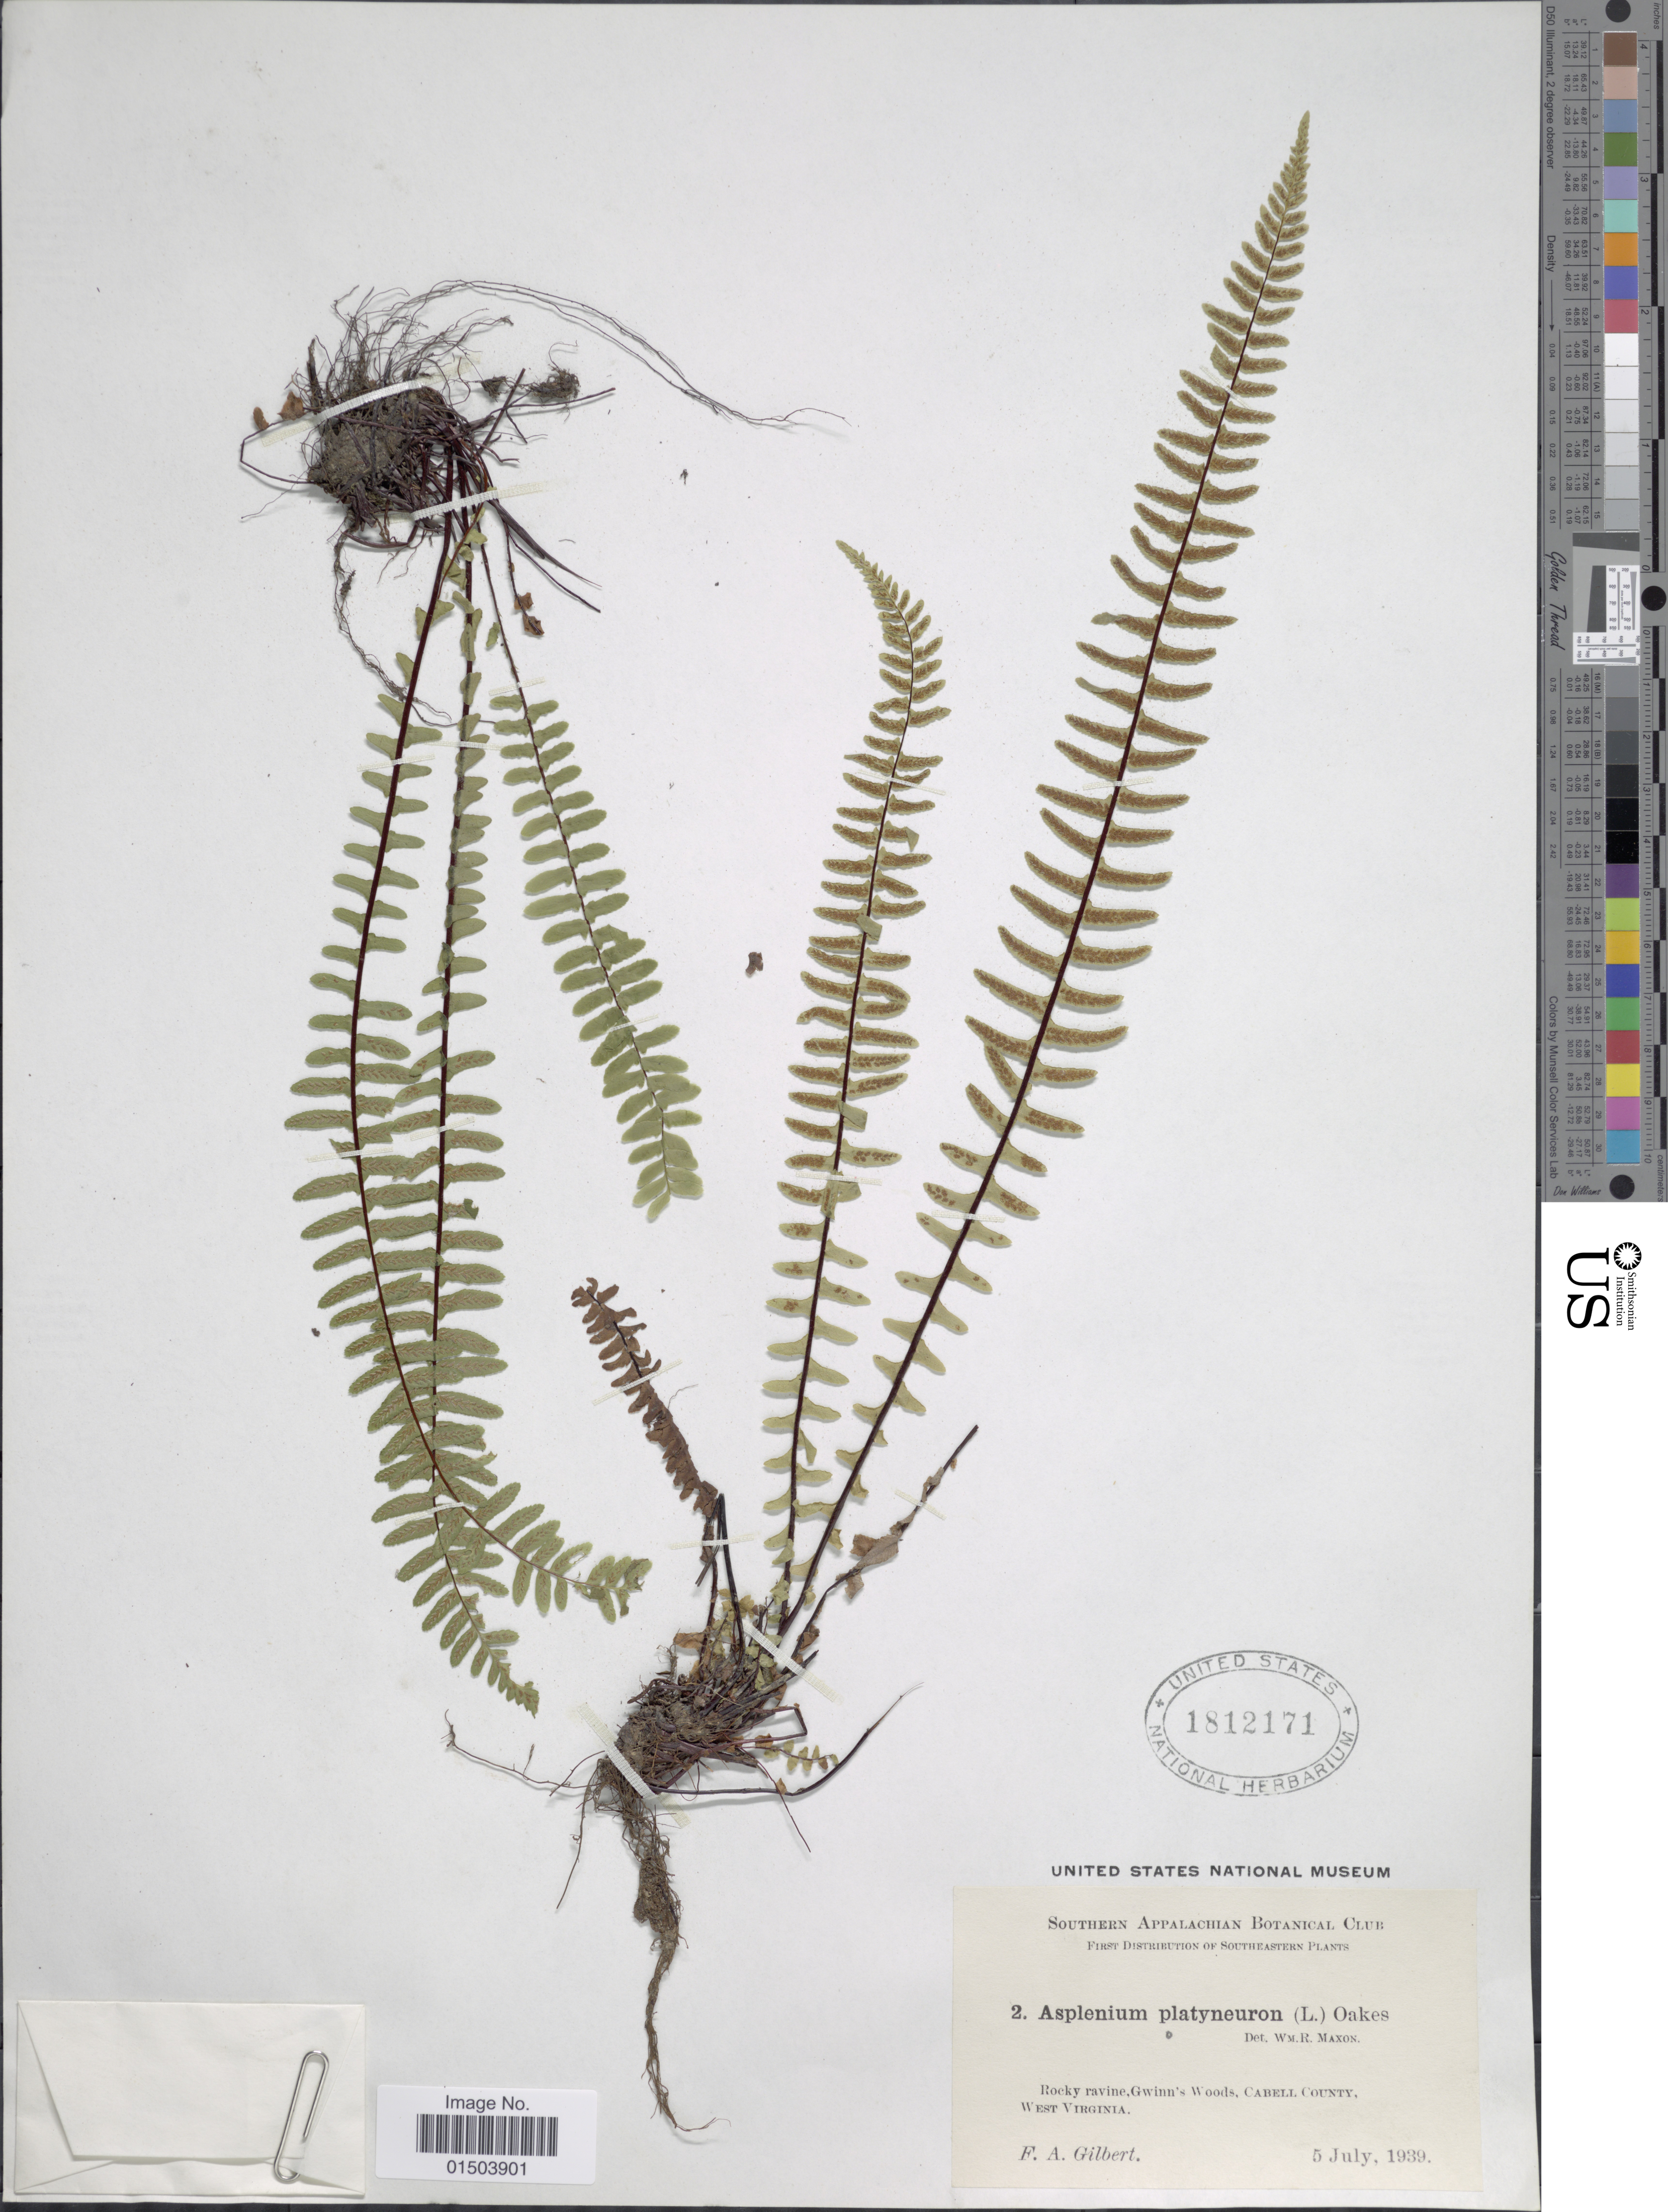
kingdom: Plantae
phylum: Tracheophyta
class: Polypodiopsida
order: Polypodiales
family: Aspleniaceae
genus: Asplenium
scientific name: Asplenium platyneuron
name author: (L.) Britton, Stearns & Poggenb.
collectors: F. A. Gilbert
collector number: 2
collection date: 1939-07-05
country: United States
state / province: West Virginia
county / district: Cabell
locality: Rocky ravine, Gwinn's Woods, Cabell County.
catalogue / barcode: US 1812171